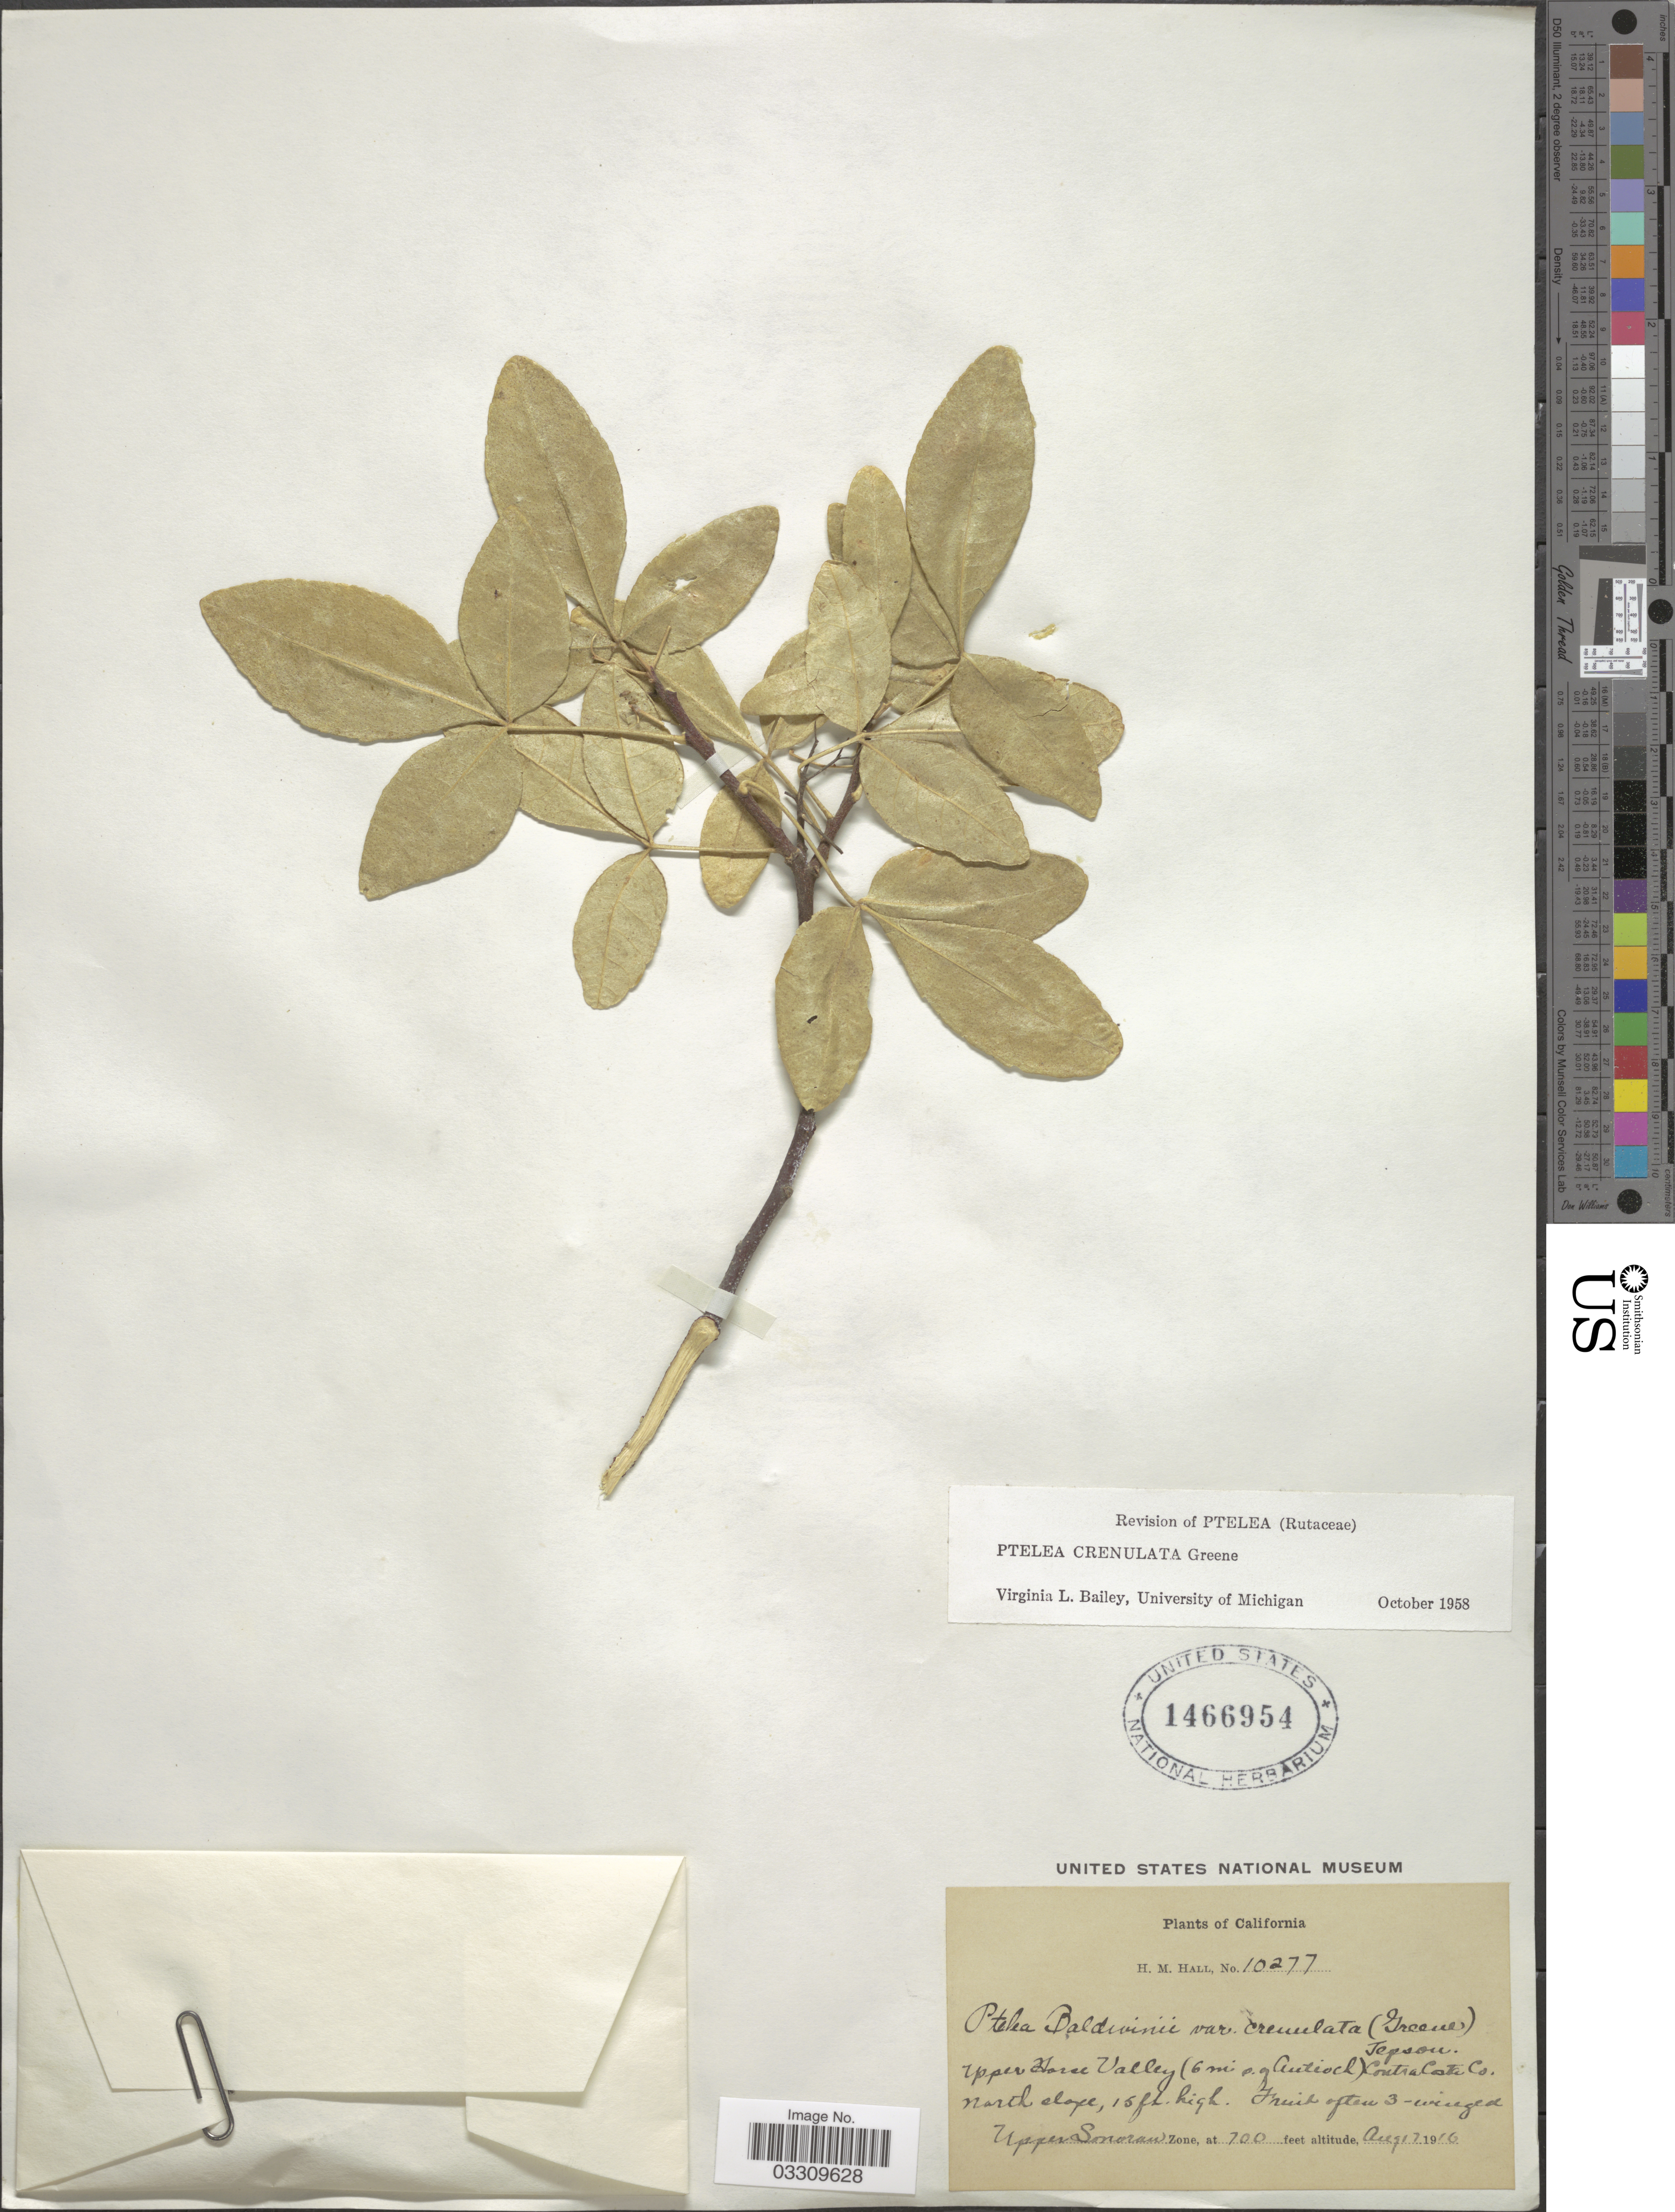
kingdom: Plantae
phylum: Tracheophyta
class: Magnoliopsida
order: Sapindales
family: Rutaceae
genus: Ptelea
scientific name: Ptelea crenulata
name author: Greene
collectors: H. M. Hall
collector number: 10277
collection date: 1916-08-17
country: United States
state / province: California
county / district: Contra Costa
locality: Upper Horse Valley (6 mi. e. of Antioch) Contra Costa Co. North slope, Upper Sonoran Zone.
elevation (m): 2134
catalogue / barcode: US 1466954